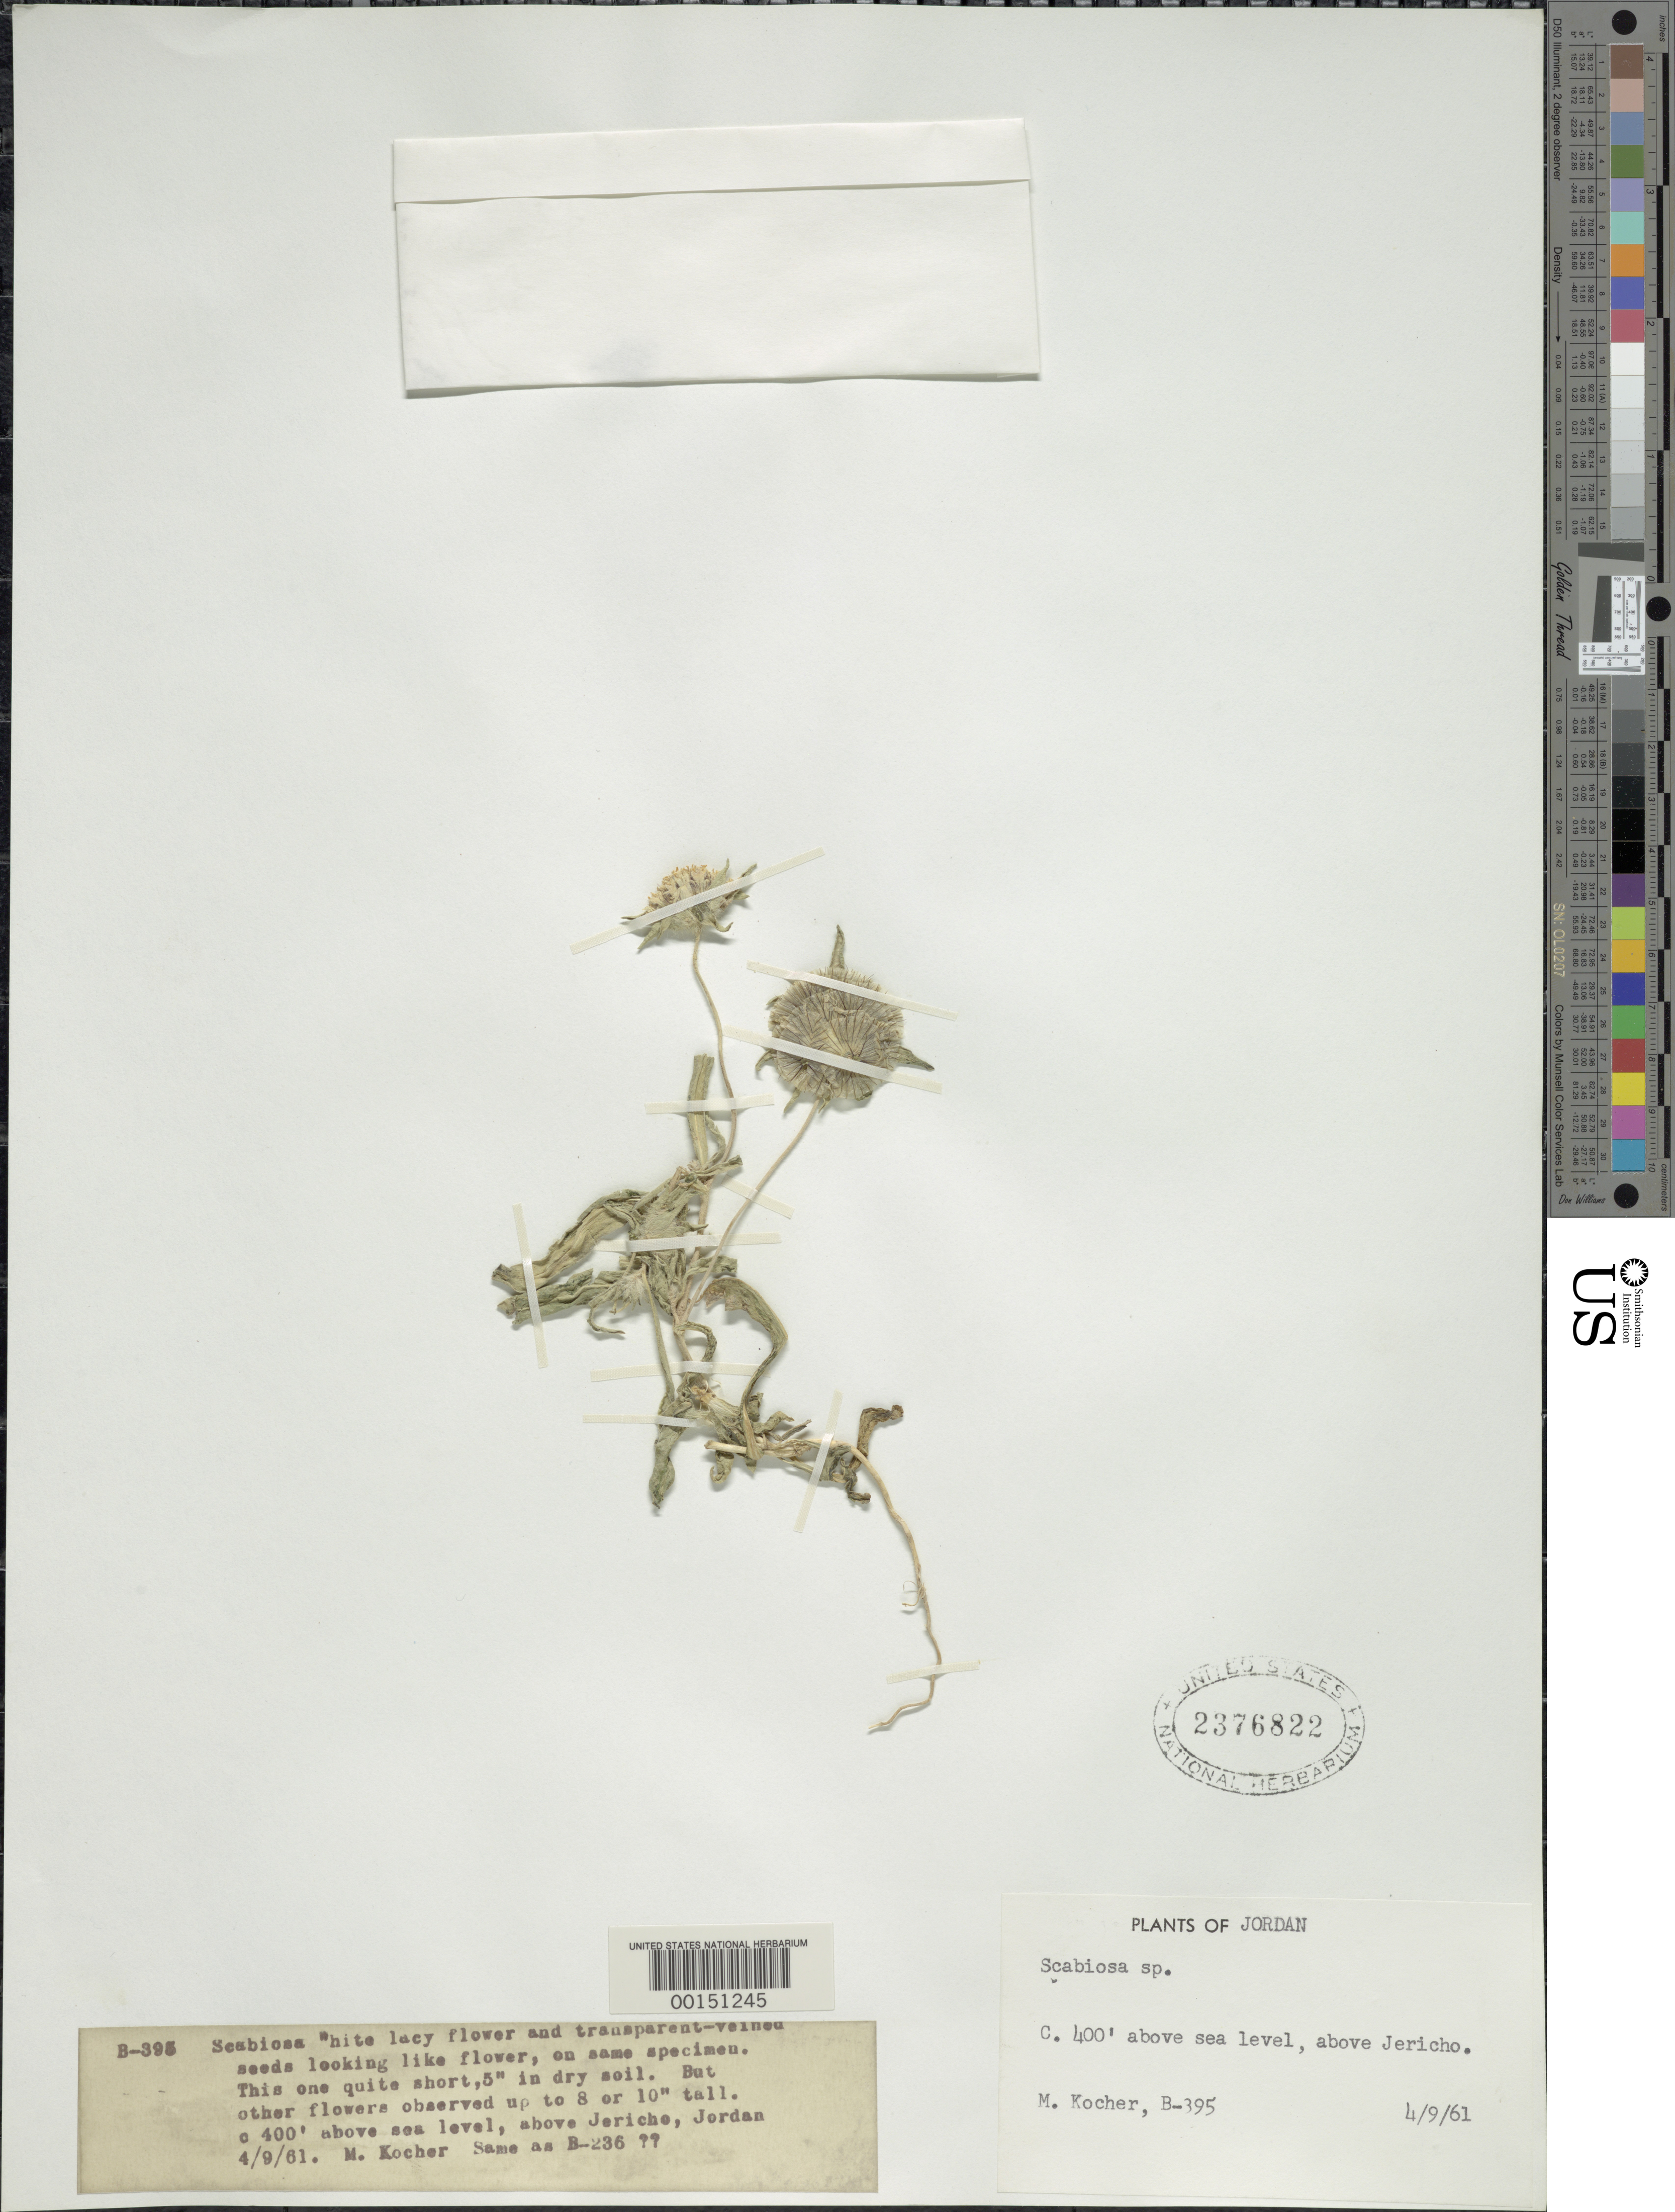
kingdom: Plantae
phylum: Tracheophyta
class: Magnoliopsida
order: Dipsacales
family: Caprifoliaceae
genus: Scabiosa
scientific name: Scabiosa sp.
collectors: M. Kocher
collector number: B395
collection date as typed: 09 Apr 1961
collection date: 1961-04-09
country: Jordan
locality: Above Jericho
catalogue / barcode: US 2376822